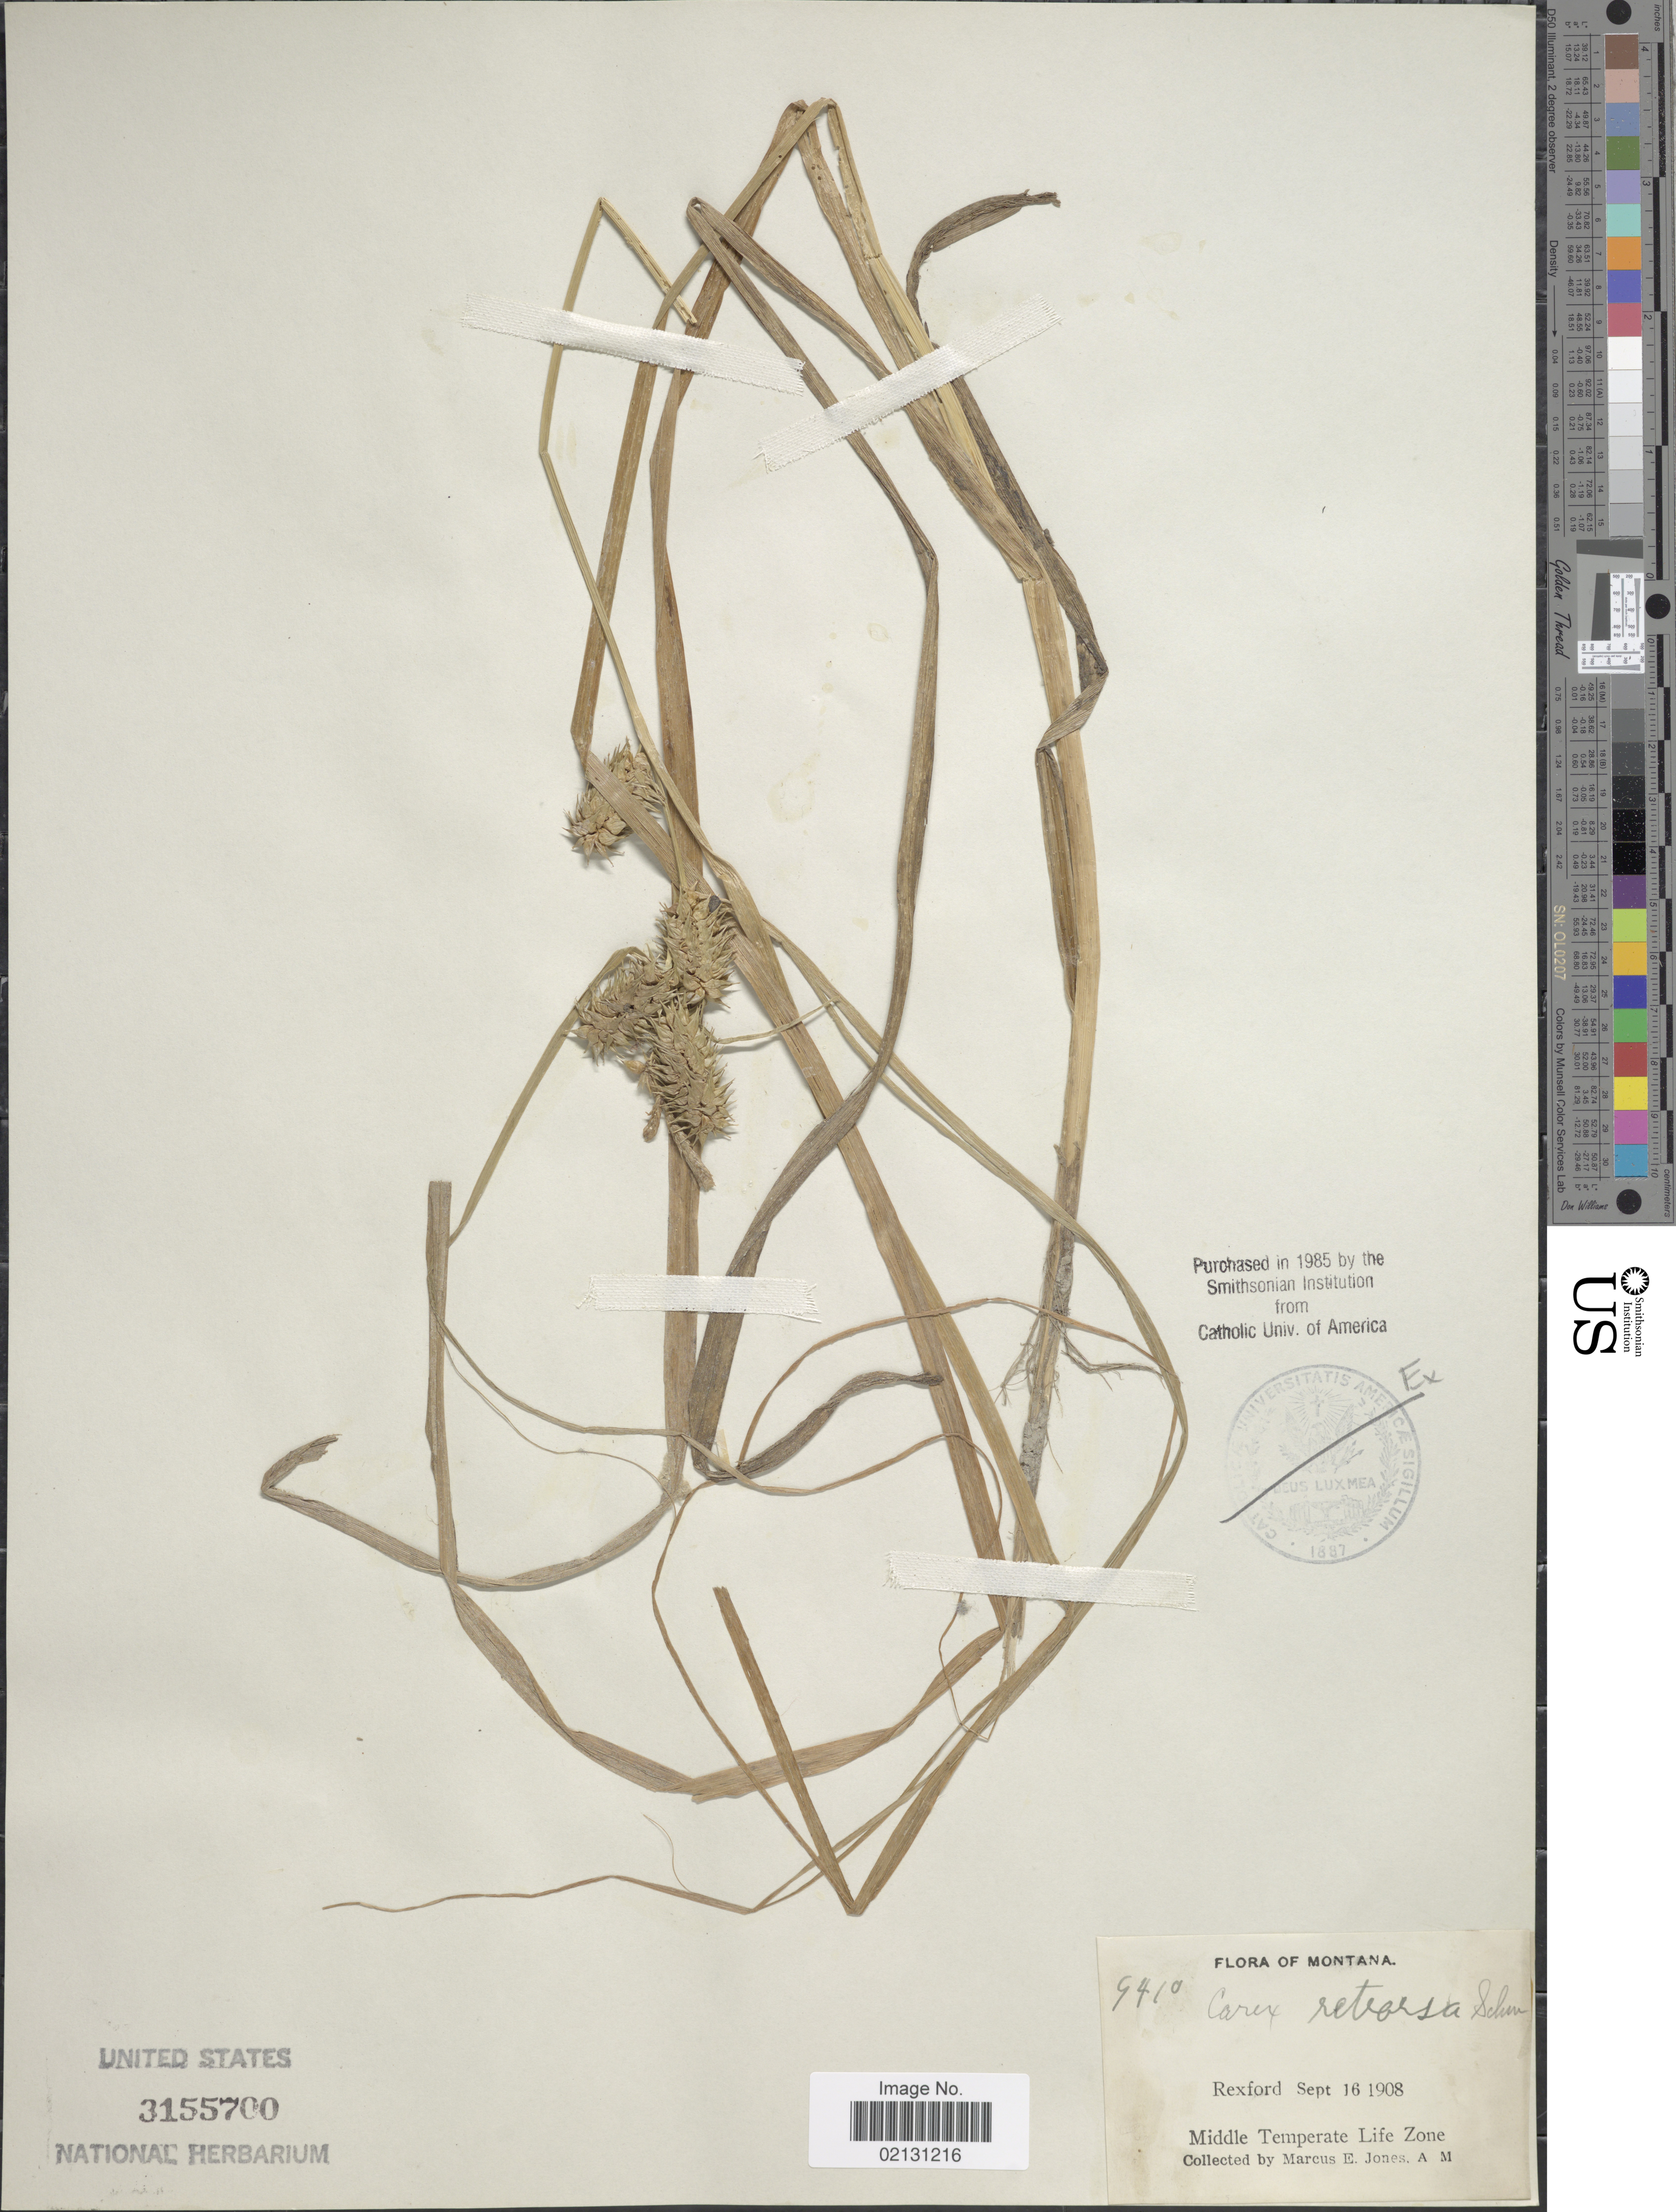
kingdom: Plantae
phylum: Tracheophyta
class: Liliopsida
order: Poales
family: Cyperaceae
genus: Carex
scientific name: Carex retrorsa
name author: Schwein.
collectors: M. E. Jones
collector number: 9410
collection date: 1908-09-16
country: United States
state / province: Montana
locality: Rexford, Middle Temperate Life Zone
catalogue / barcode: US 3155700